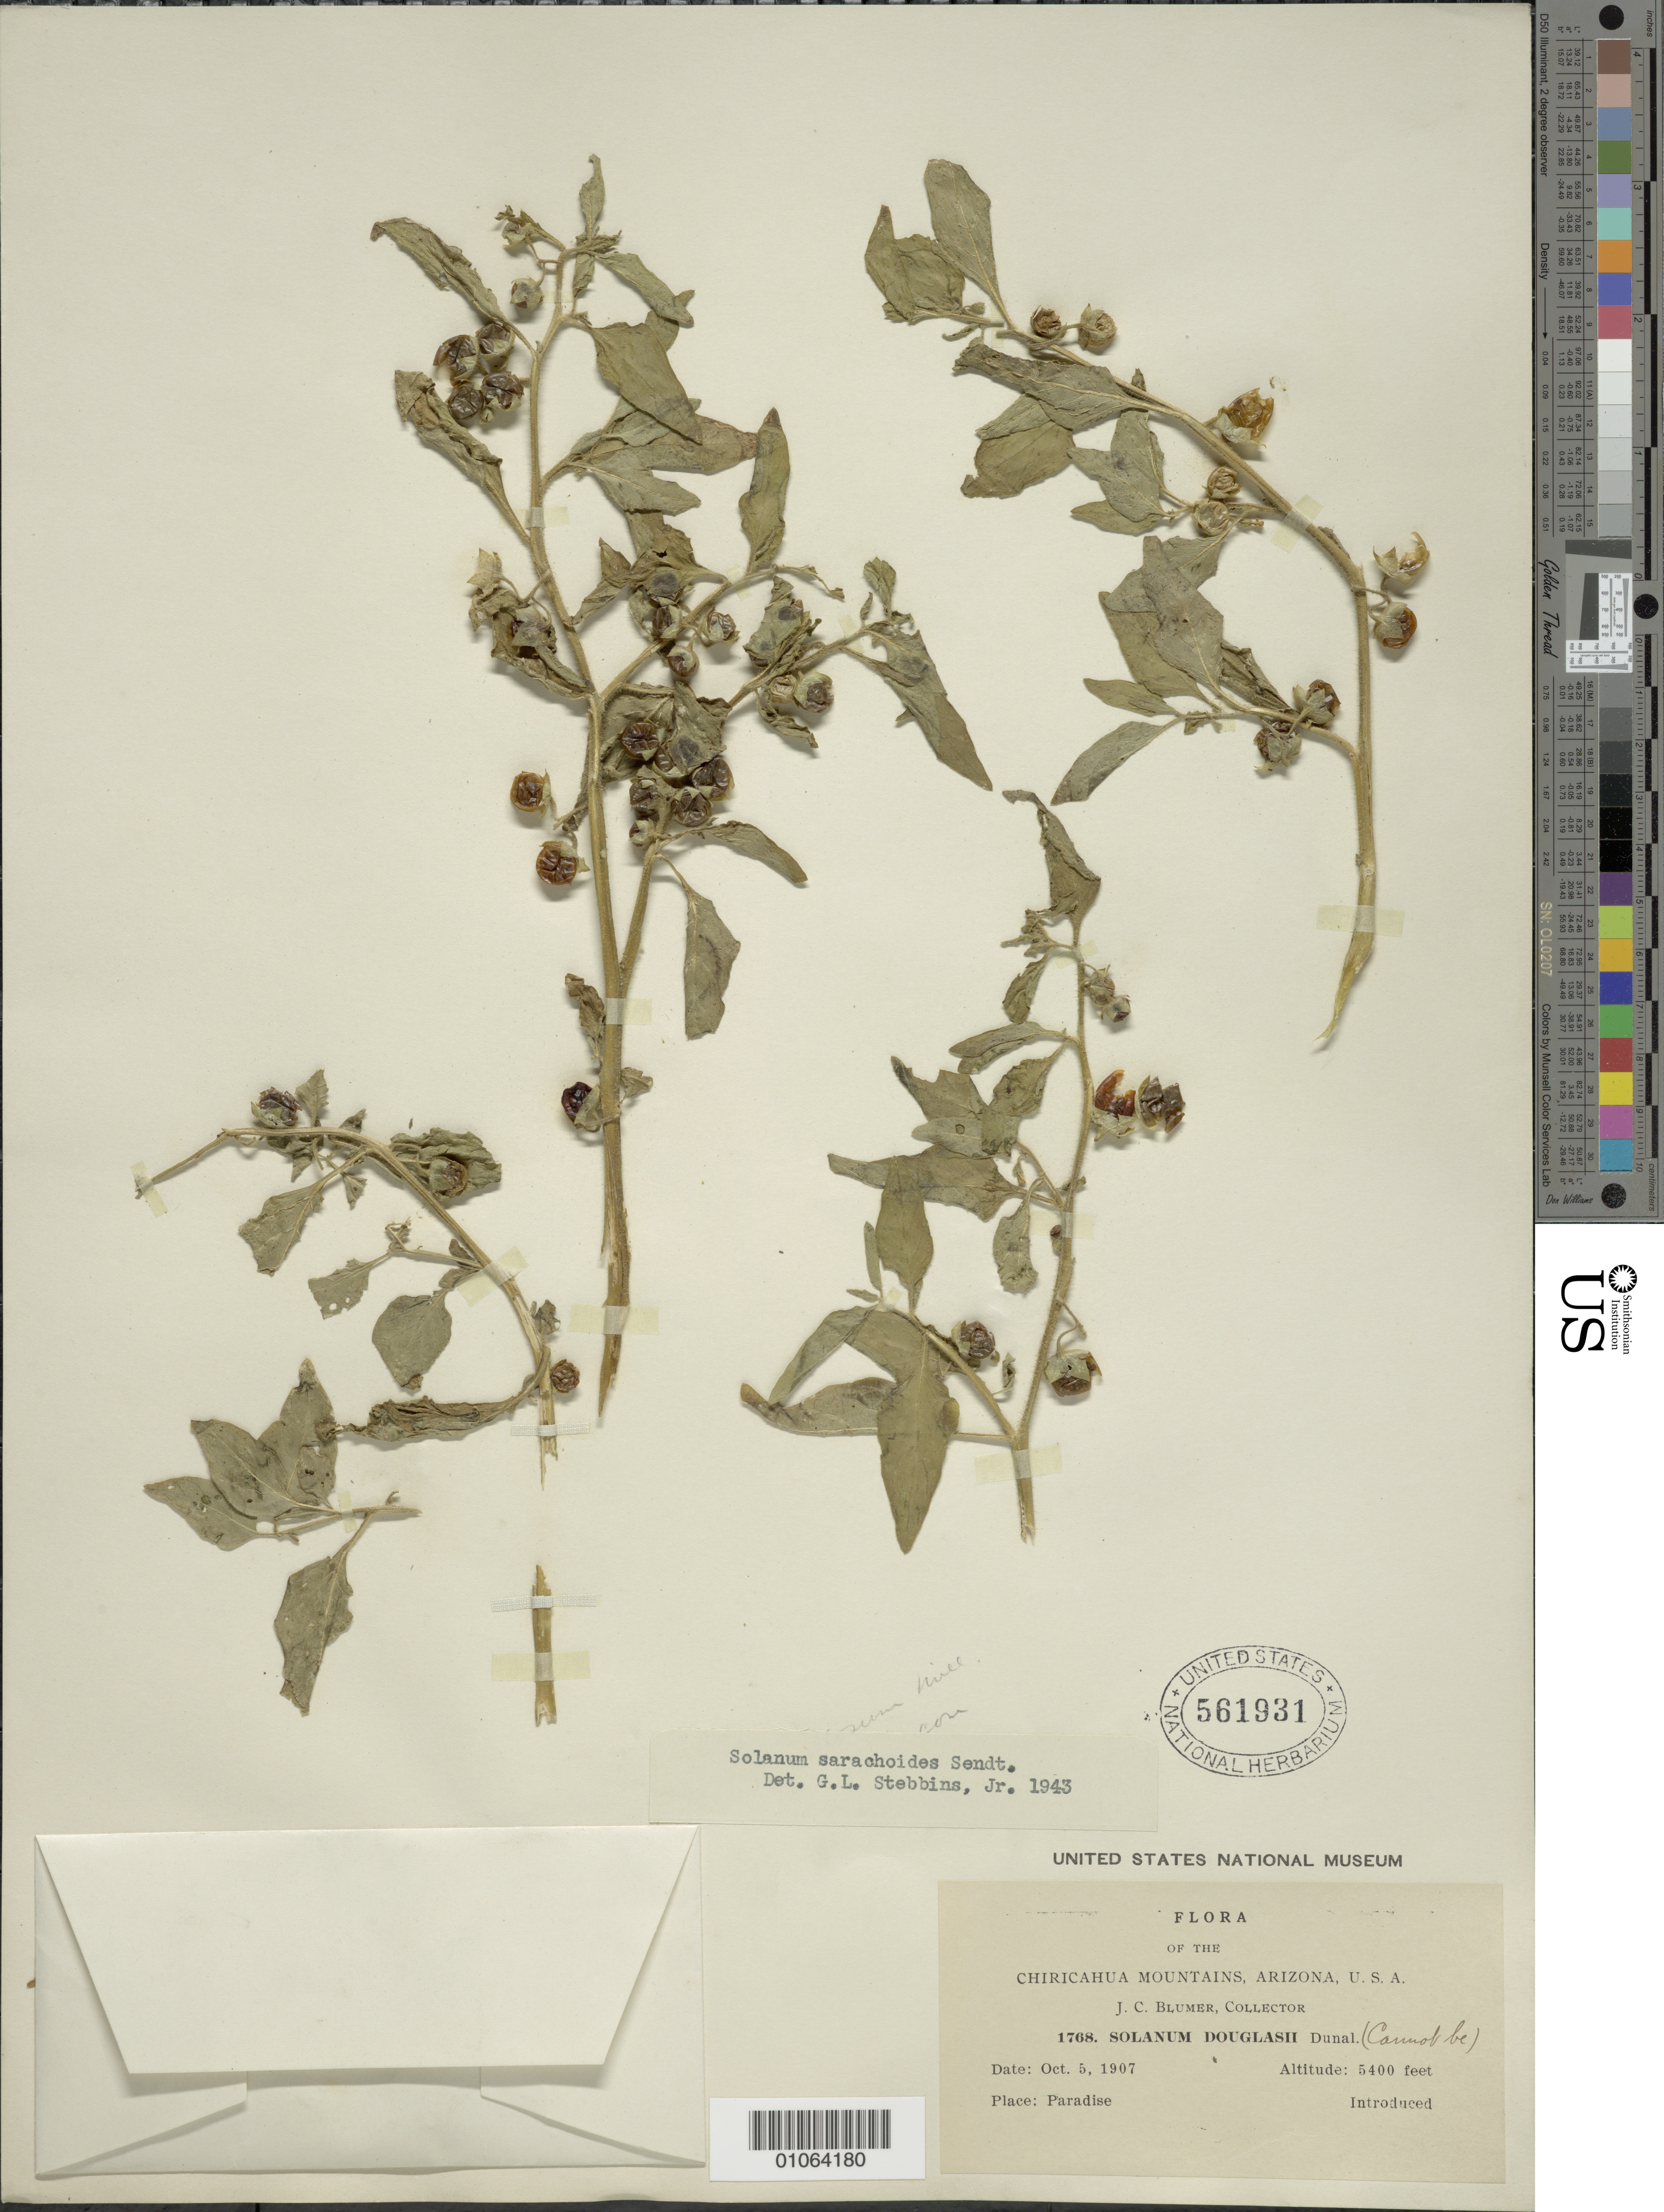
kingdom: Plantae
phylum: Tracheophyta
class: Magnoliopsida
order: Solanales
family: Solanaceae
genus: Solanum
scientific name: Solanum sarachoides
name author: Sendt.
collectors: J. C. Blumer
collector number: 1768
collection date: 1907-10-05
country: United States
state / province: Arizona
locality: Chiricahua Mountains. Paradise.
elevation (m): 1646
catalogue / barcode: US 561931